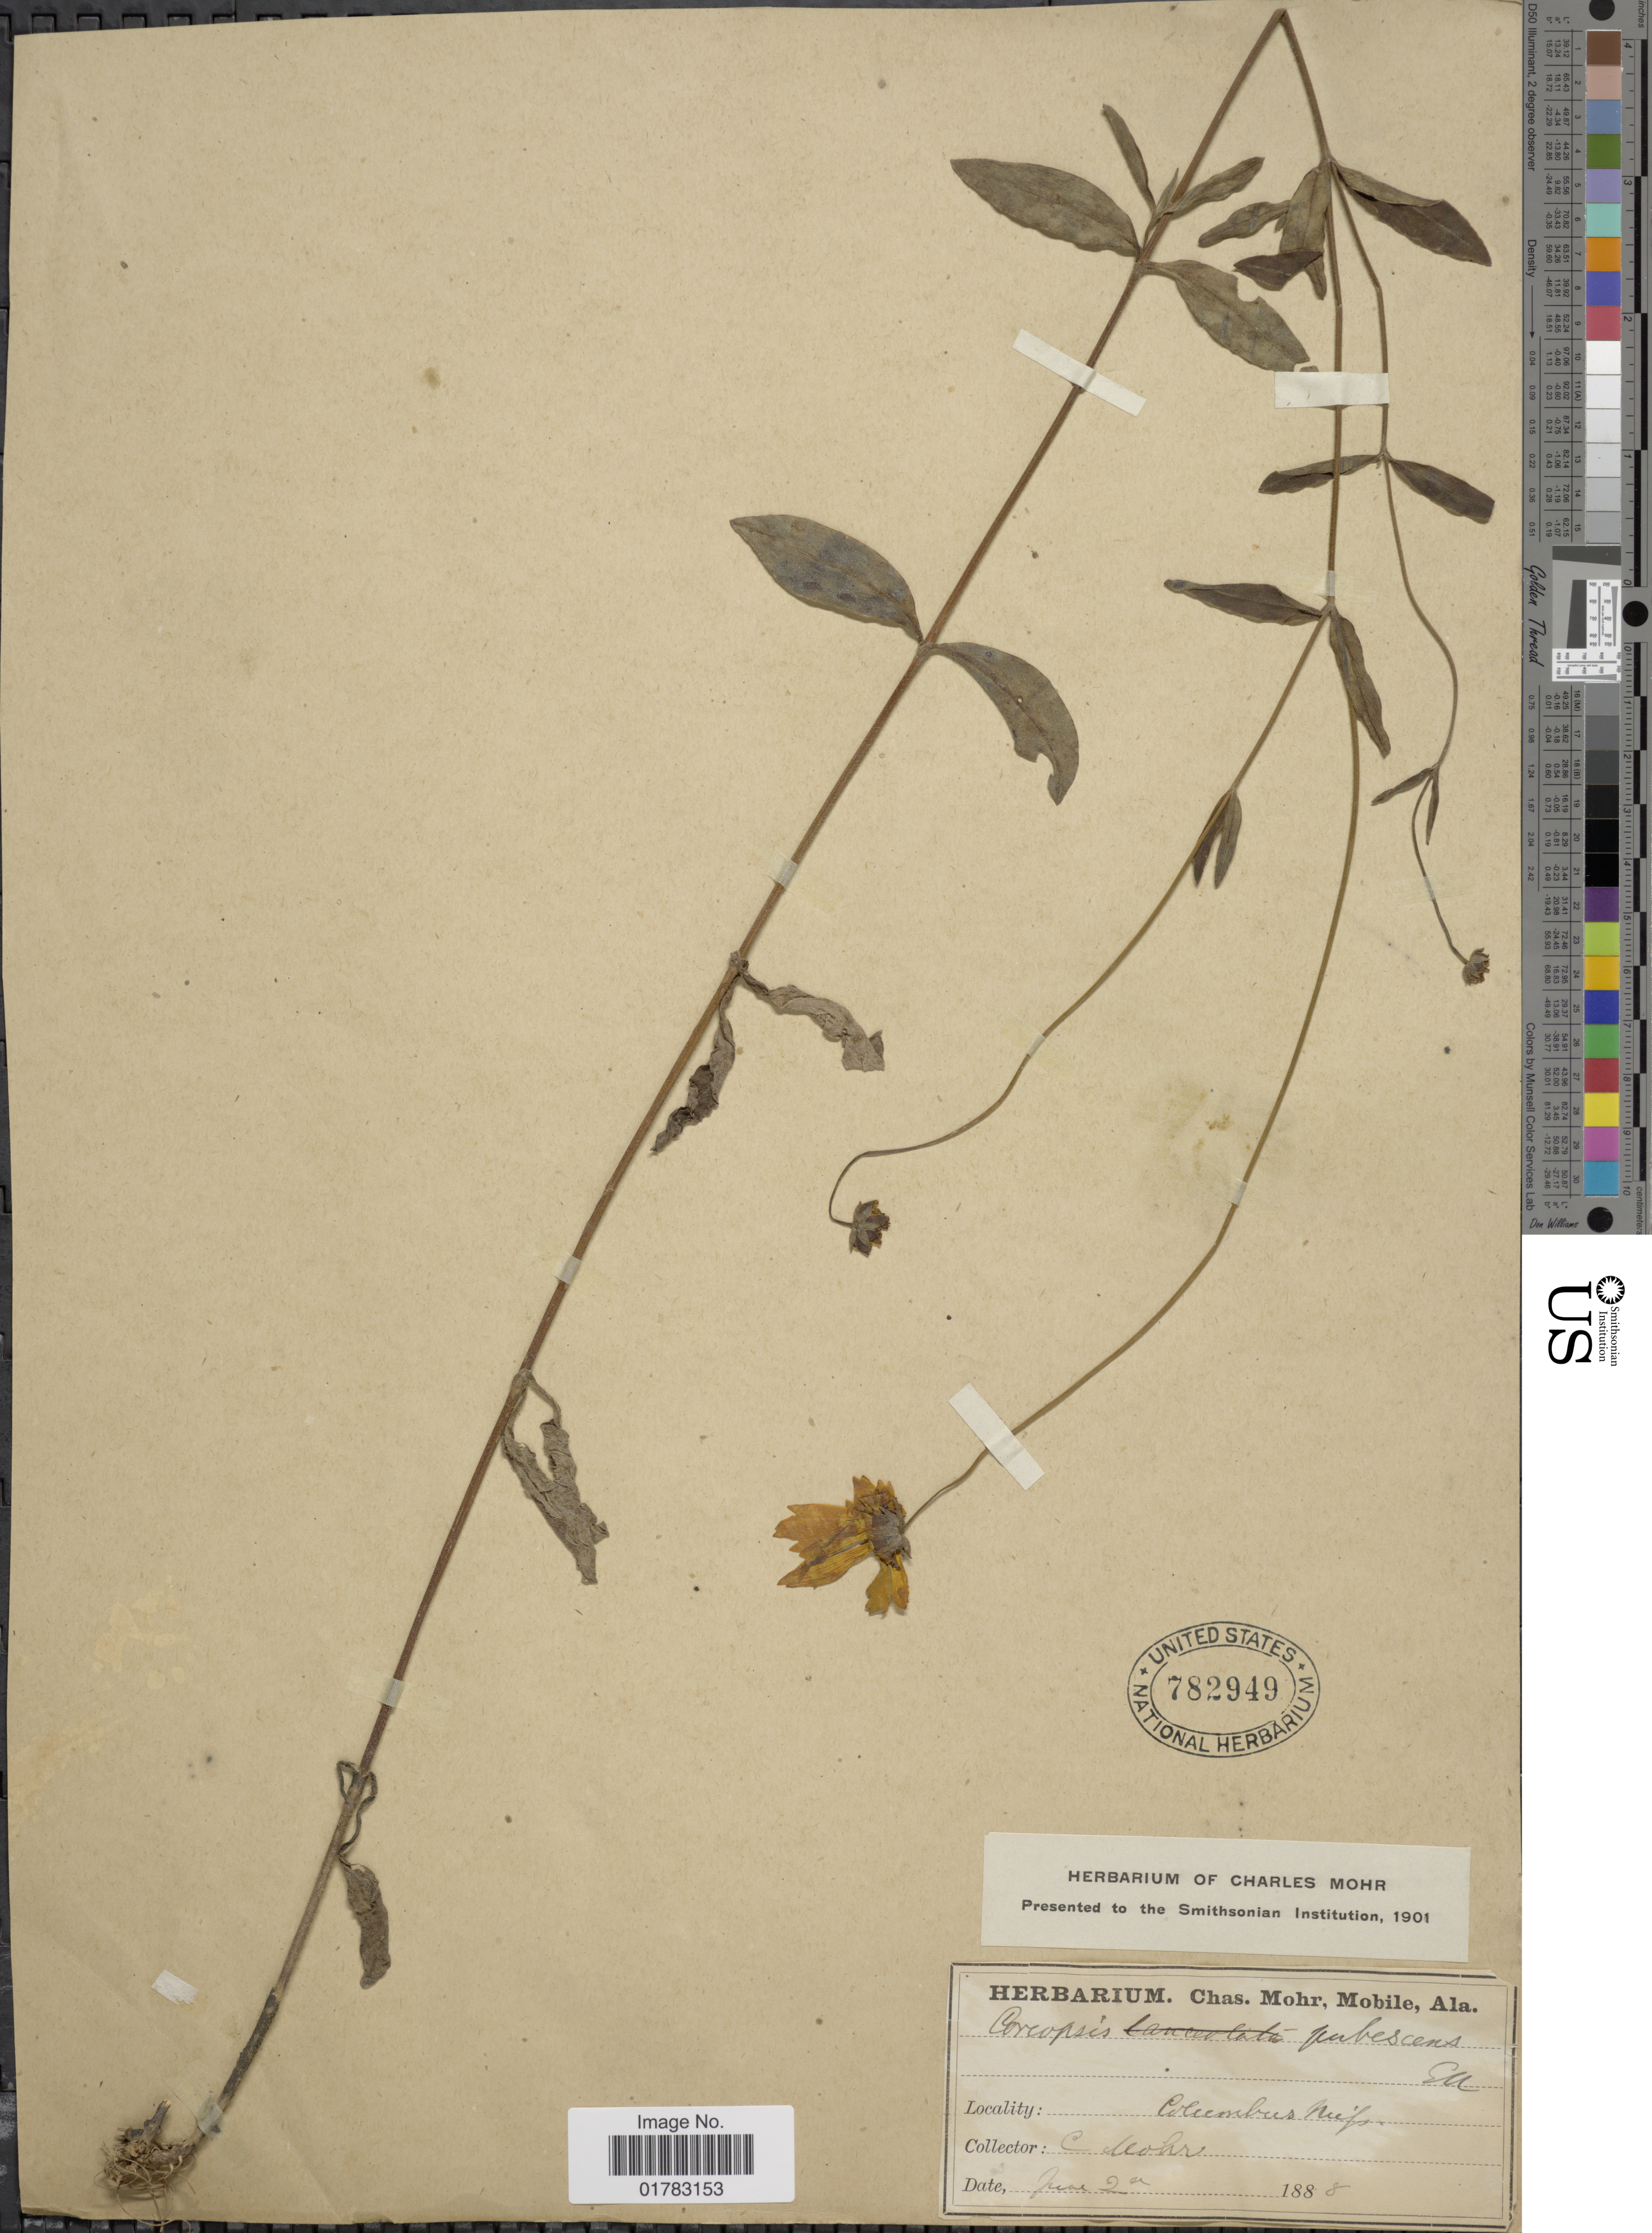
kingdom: Plantae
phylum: Tracheophyta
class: Magnoliopsida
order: Asterales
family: Asteraceae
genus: Coreopsis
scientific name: Coreopsis pubescens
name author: Elliott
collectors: C. T. Mohr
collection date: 1888-06-02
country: United States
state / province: Mississippi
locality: Columbus Miss.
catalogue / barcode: US 782949